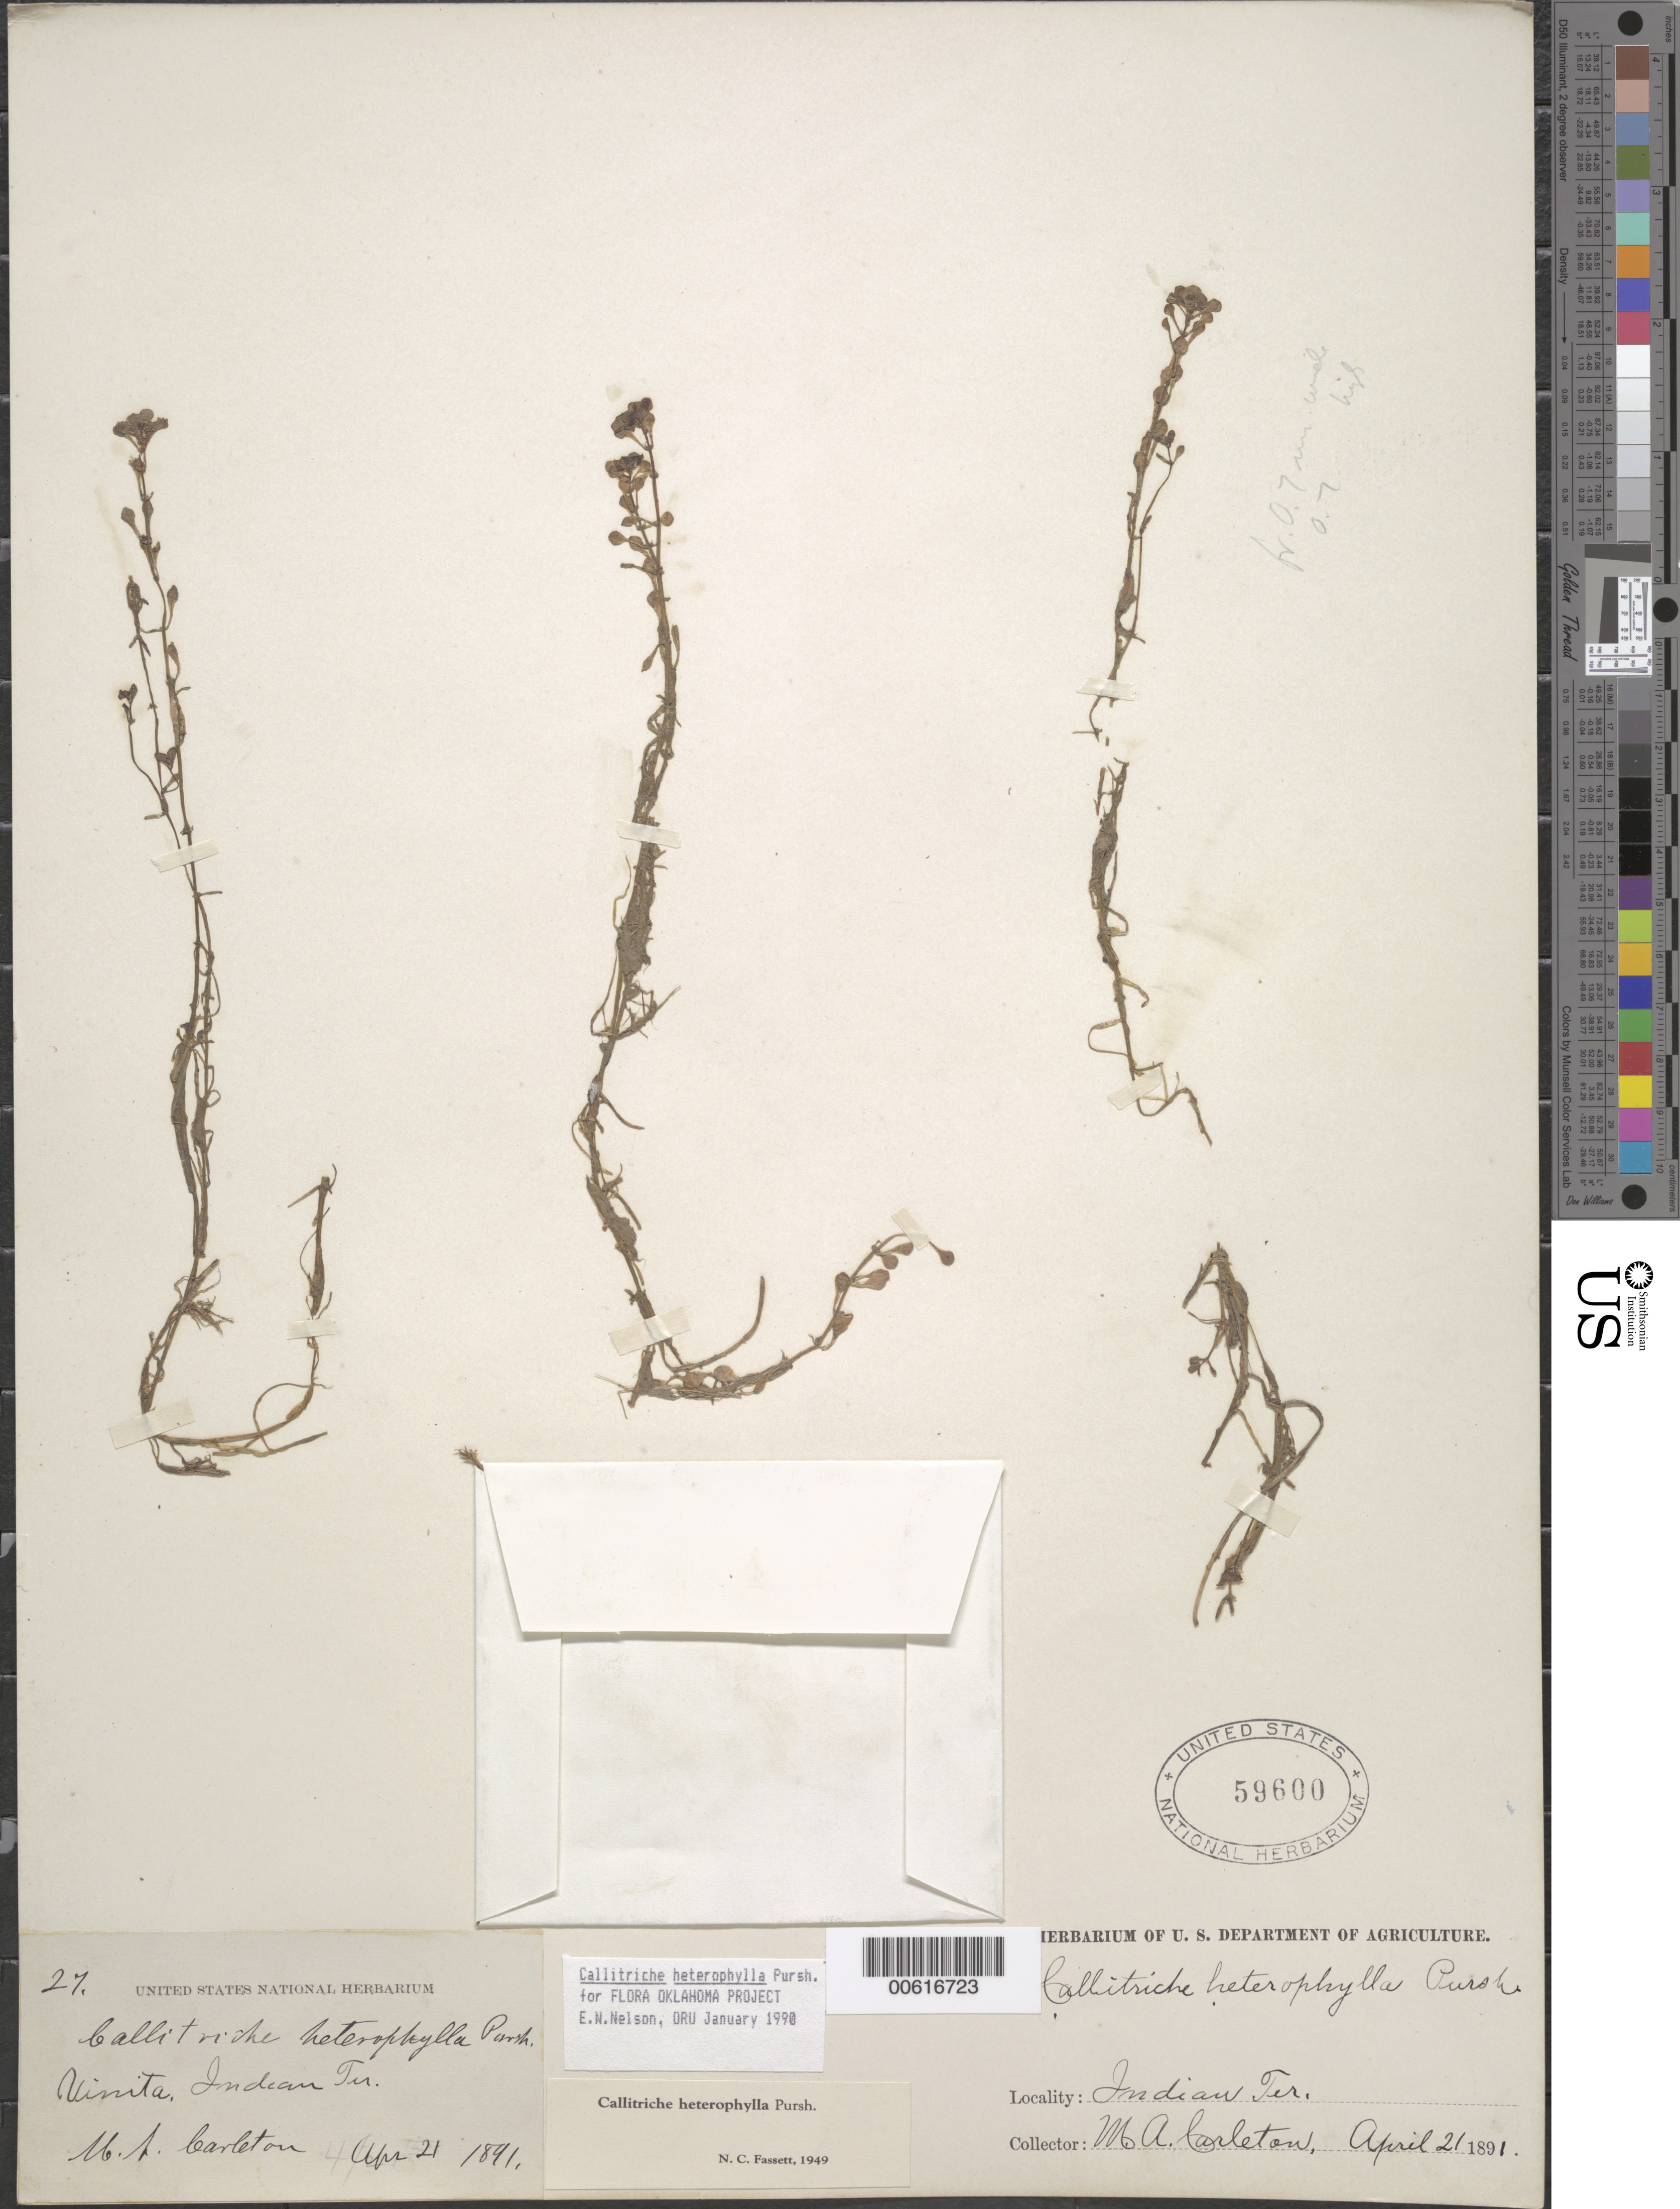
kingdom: Plantae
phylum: Tracheophyta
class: Magnoliopsida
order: Lamiales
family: Plantaginaceae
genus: Callitriche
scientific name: Callitriche heterophylla Pursh emend. Darby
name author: Pursh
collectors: M. A. Carleton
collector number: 27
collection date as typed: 21 Apr 1891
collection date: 1891-04-21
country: United States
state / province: Oklahoma (?)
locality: Uinita Indian Territory. [State more likely Utah based on locality.]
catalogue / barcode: US 59600